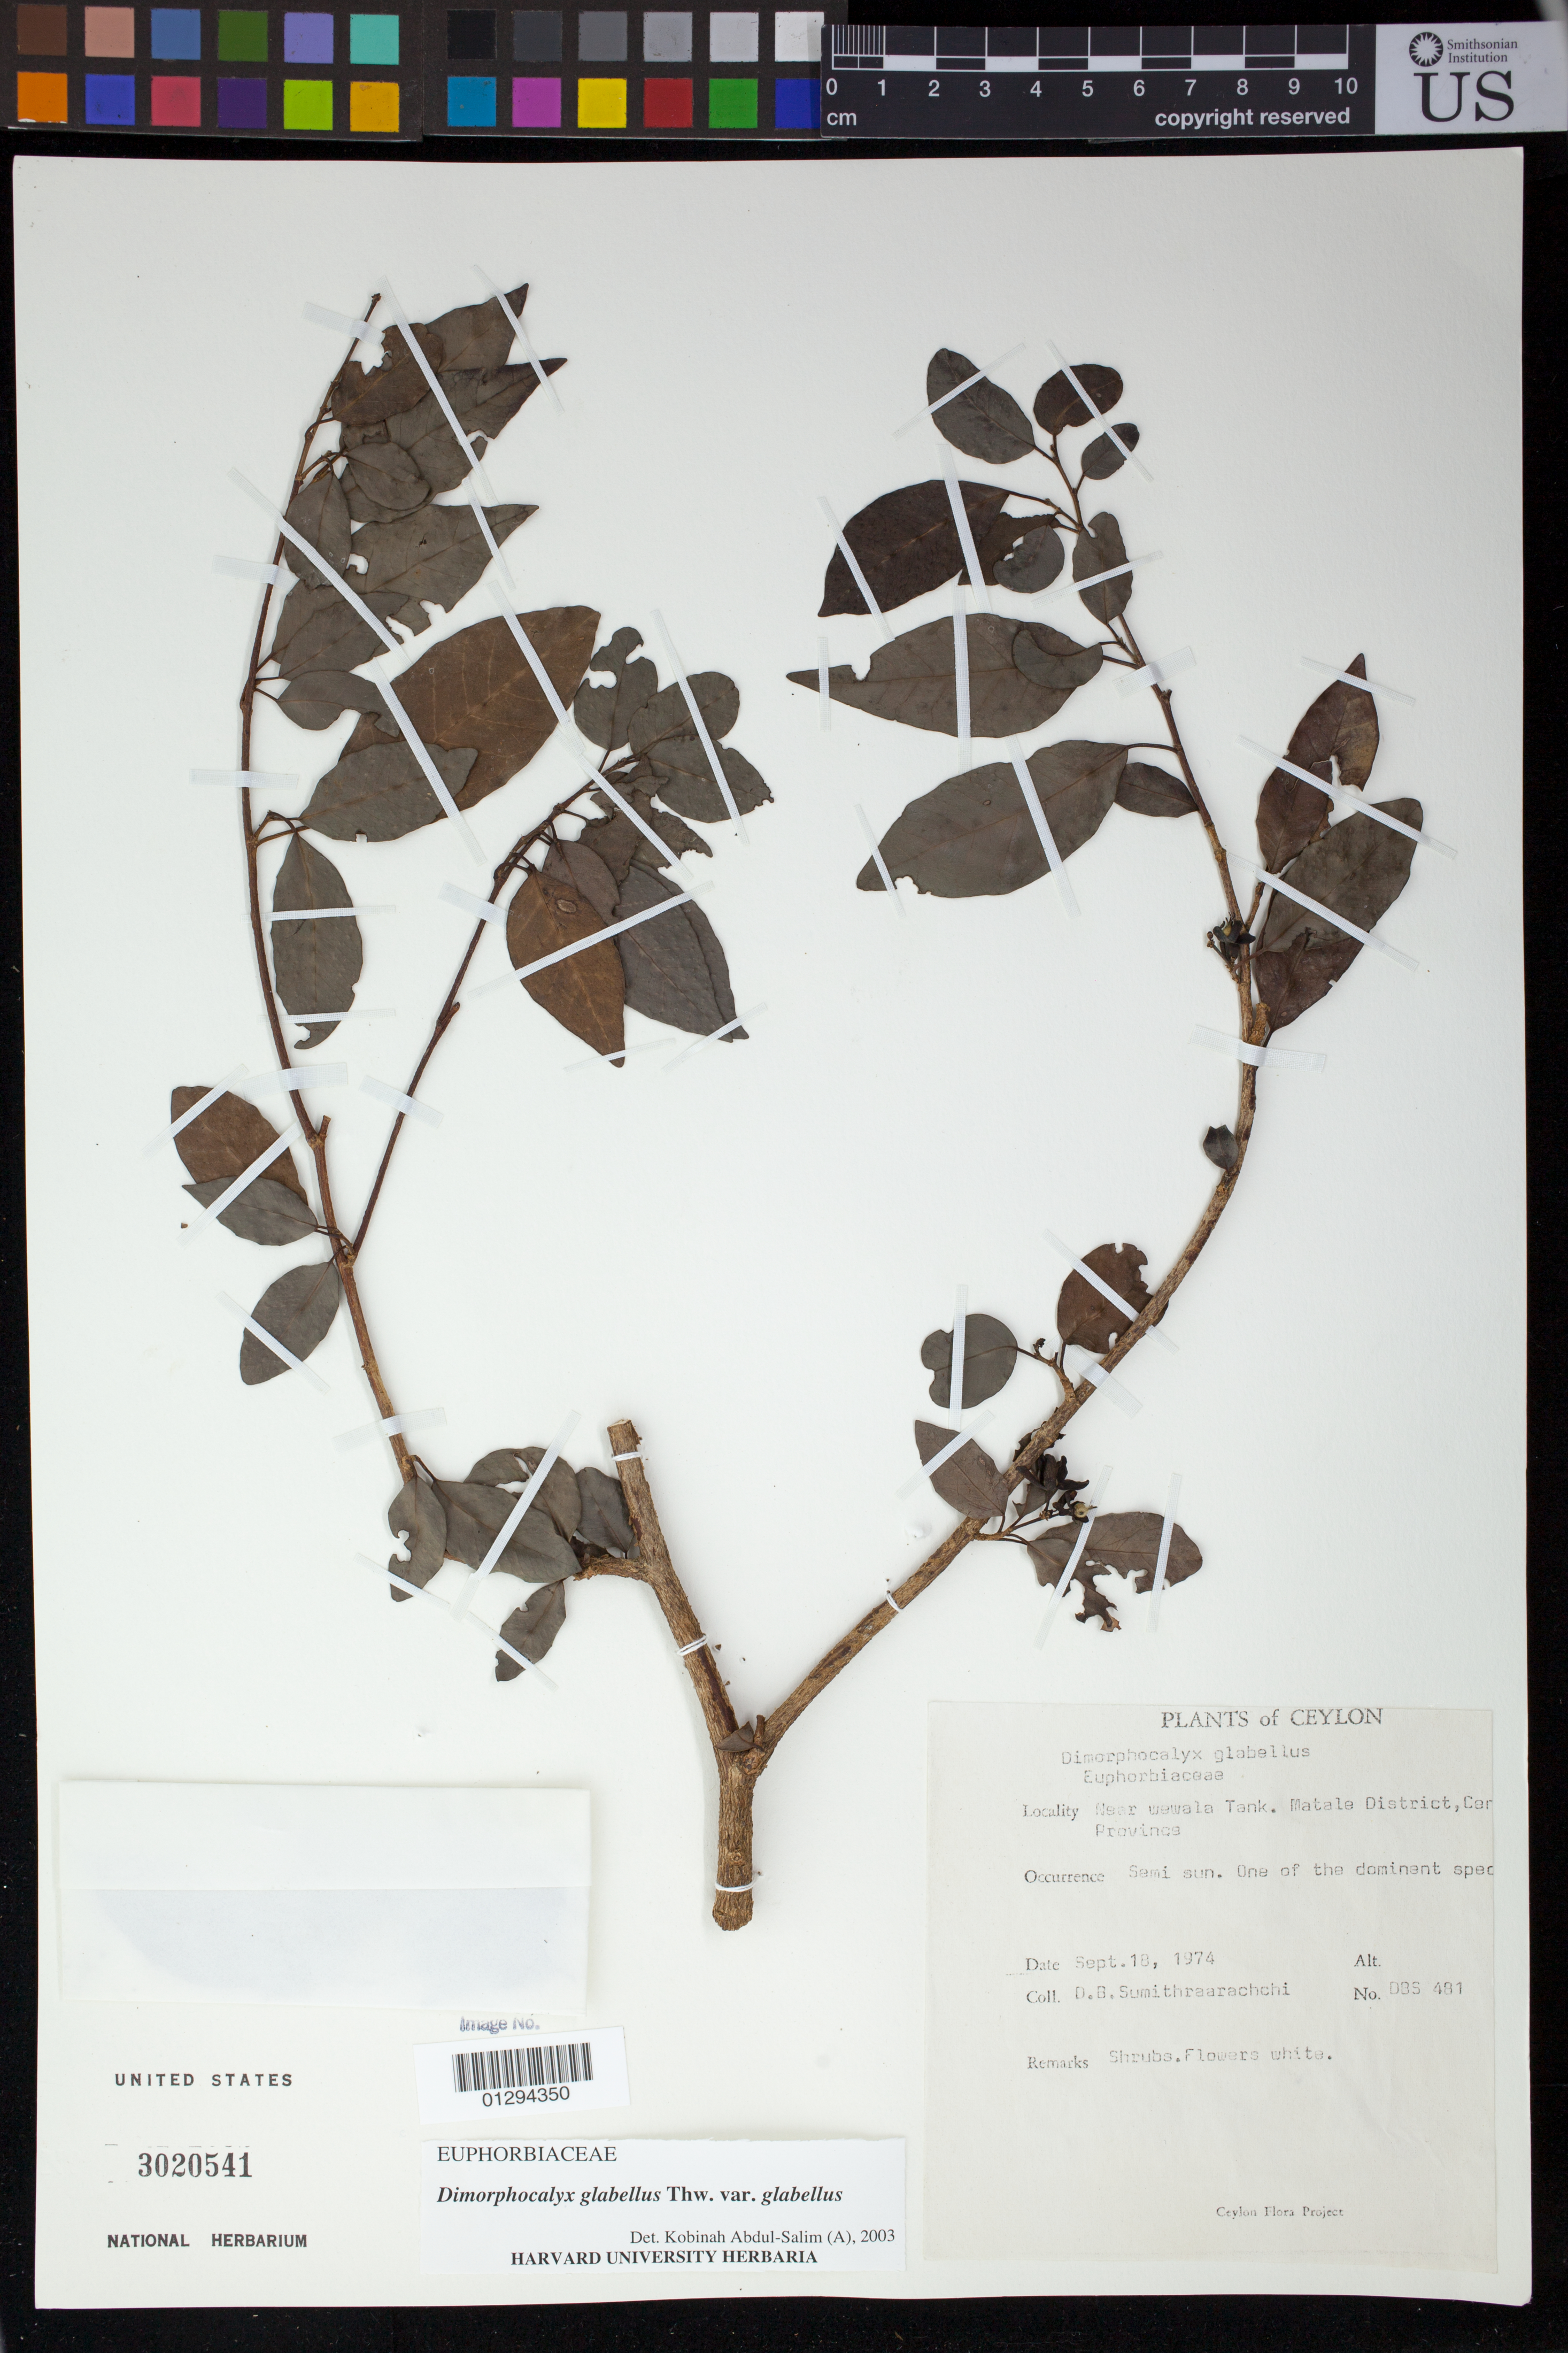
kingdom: Plantae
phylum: Tracheophyta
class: Magnoliopsida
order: Malpighiales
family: Euphorbiaceae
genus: Dimorphocalyx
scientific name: Dimorphocalyx glabellus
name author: Thwaites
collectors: D. B. Sumithraarachchi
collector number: DBS 481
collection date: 1974-09-18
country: Sri Lanka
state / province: Central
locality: Near wewala Tank. Matale District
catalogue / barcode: US 3020541